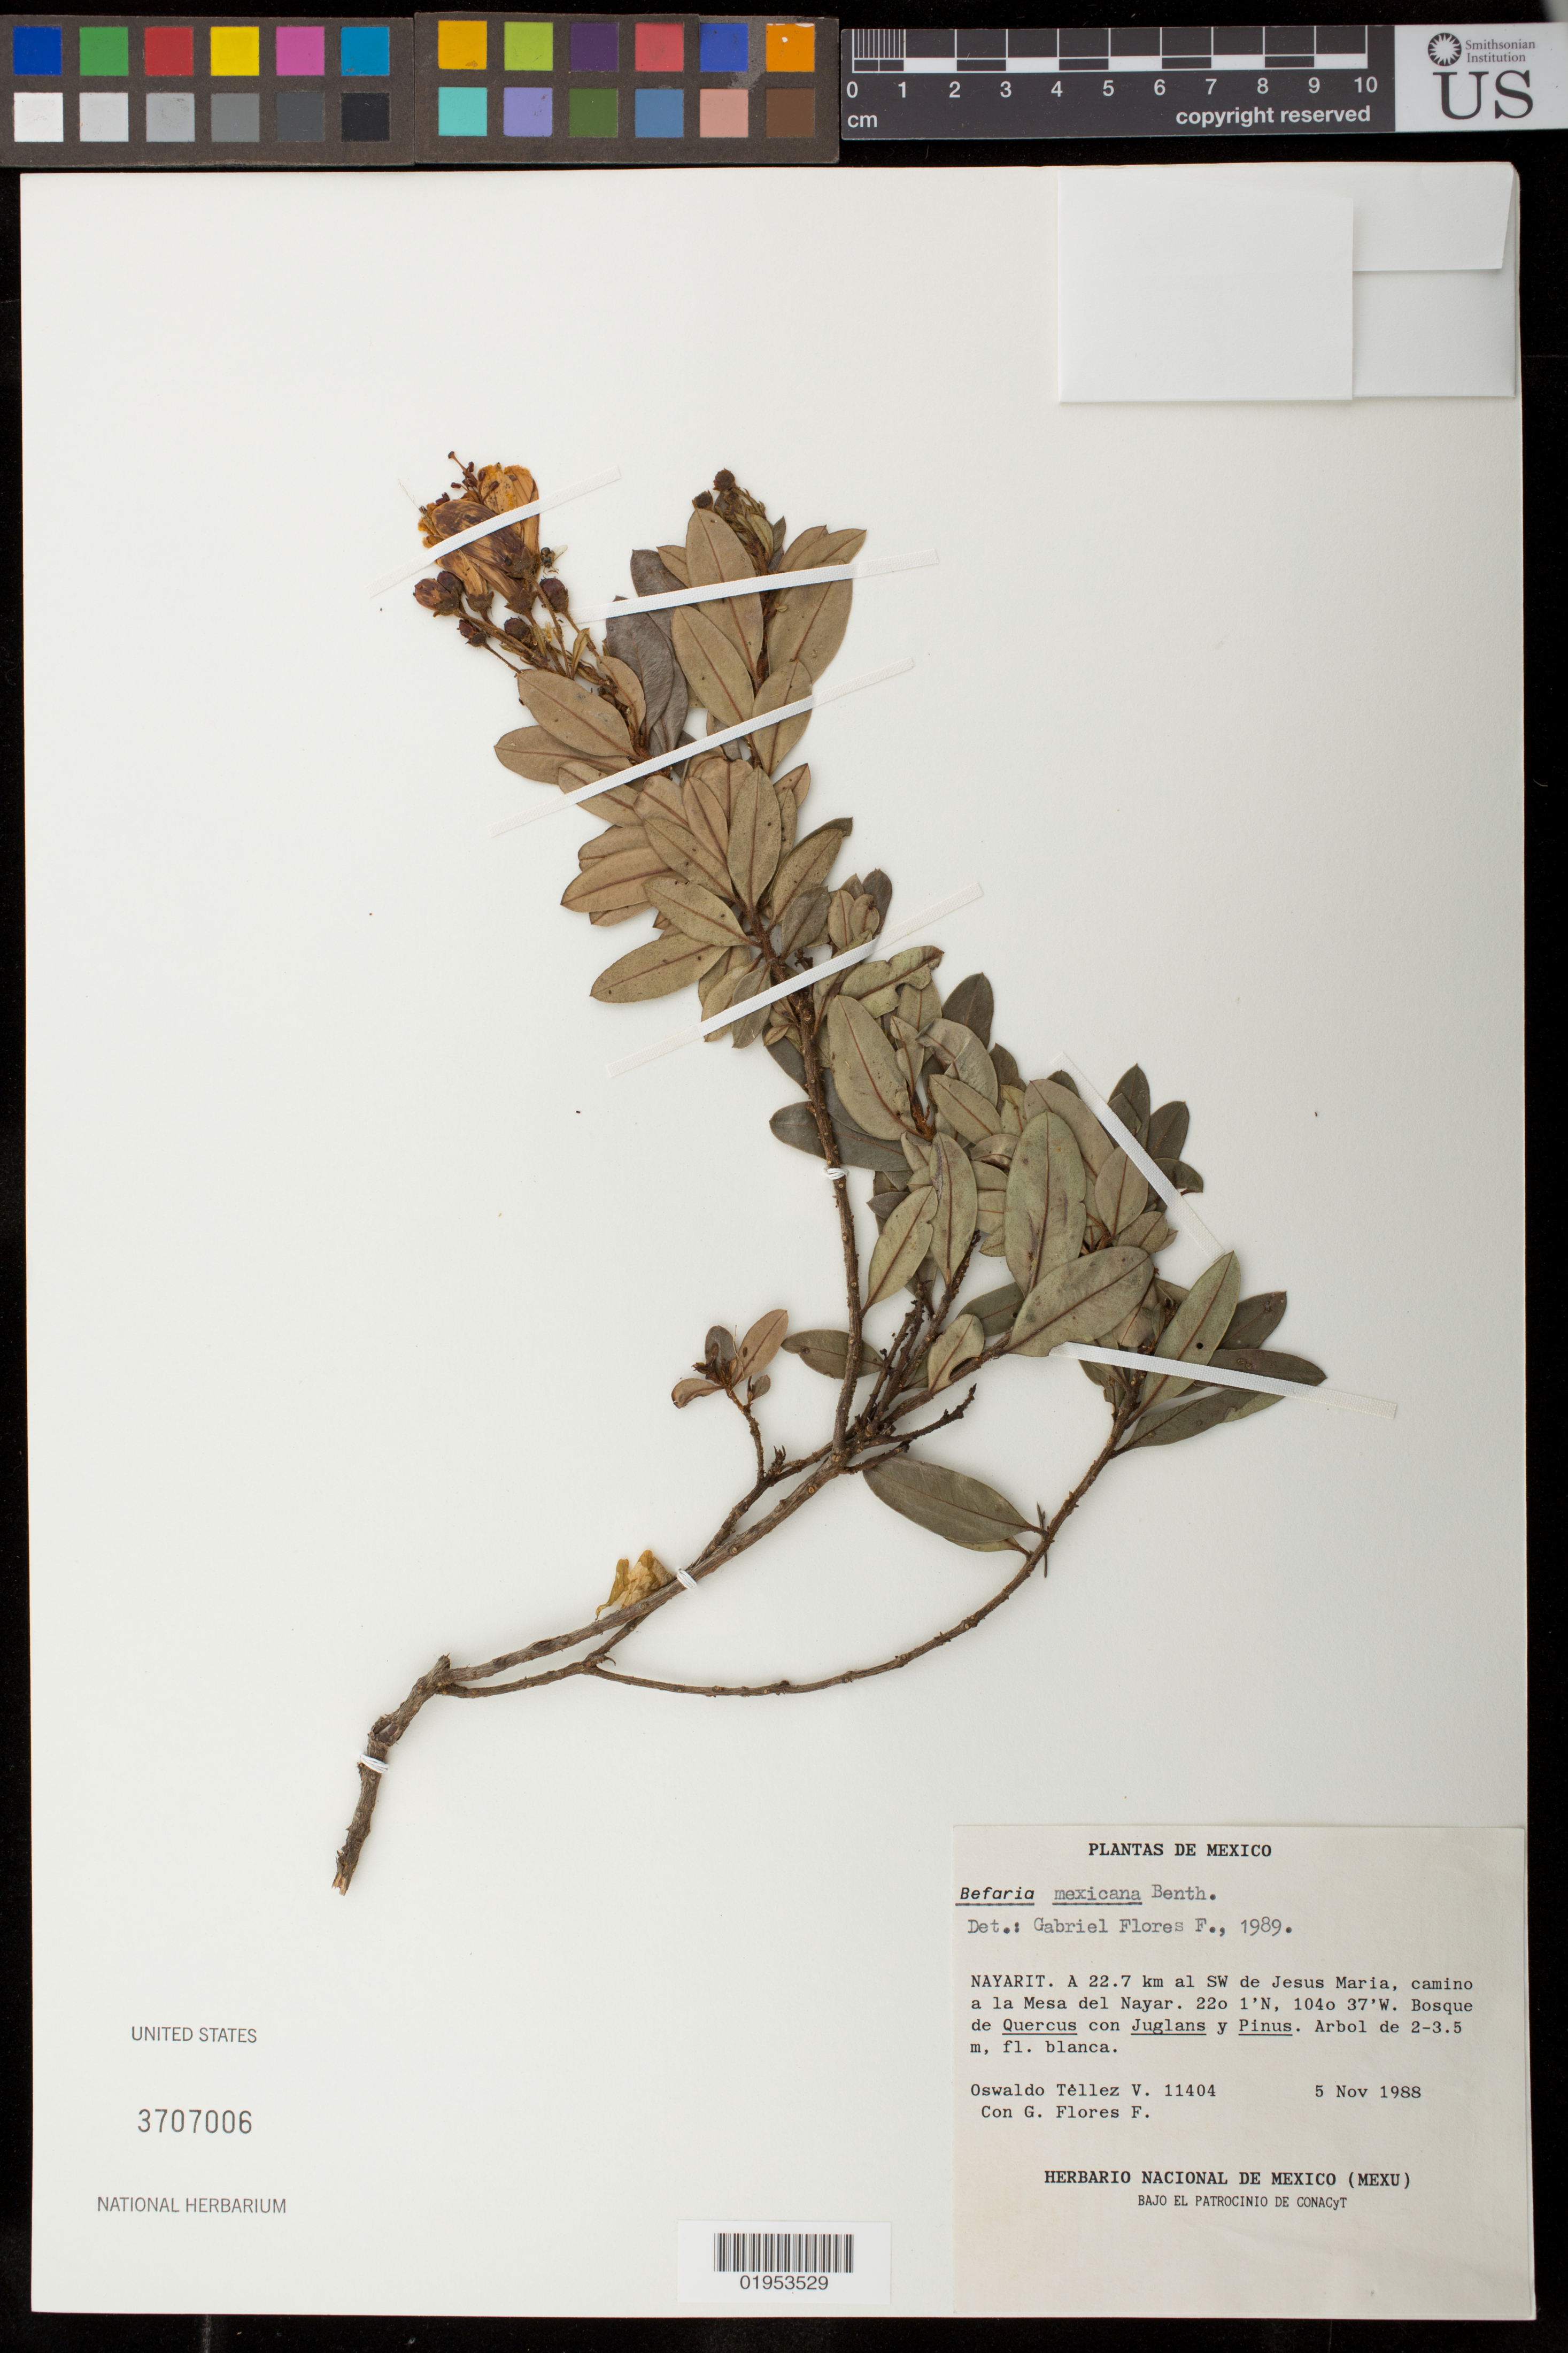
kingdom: Plantae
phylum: Tracheophyta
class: Magnoliopsida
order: Ericales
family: Ericaceae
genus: Befaria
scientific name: Befaria mexicana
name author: Benth.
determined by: Flores F., G.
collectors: O. Téllez V. & G. Flores F.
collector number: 11404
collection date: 1988-11-05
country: Mexico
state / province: Nayarit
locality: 22.7 km. al SW deJesus Maria, camino a la Mesa del Nayar.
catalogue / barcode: US 3707006